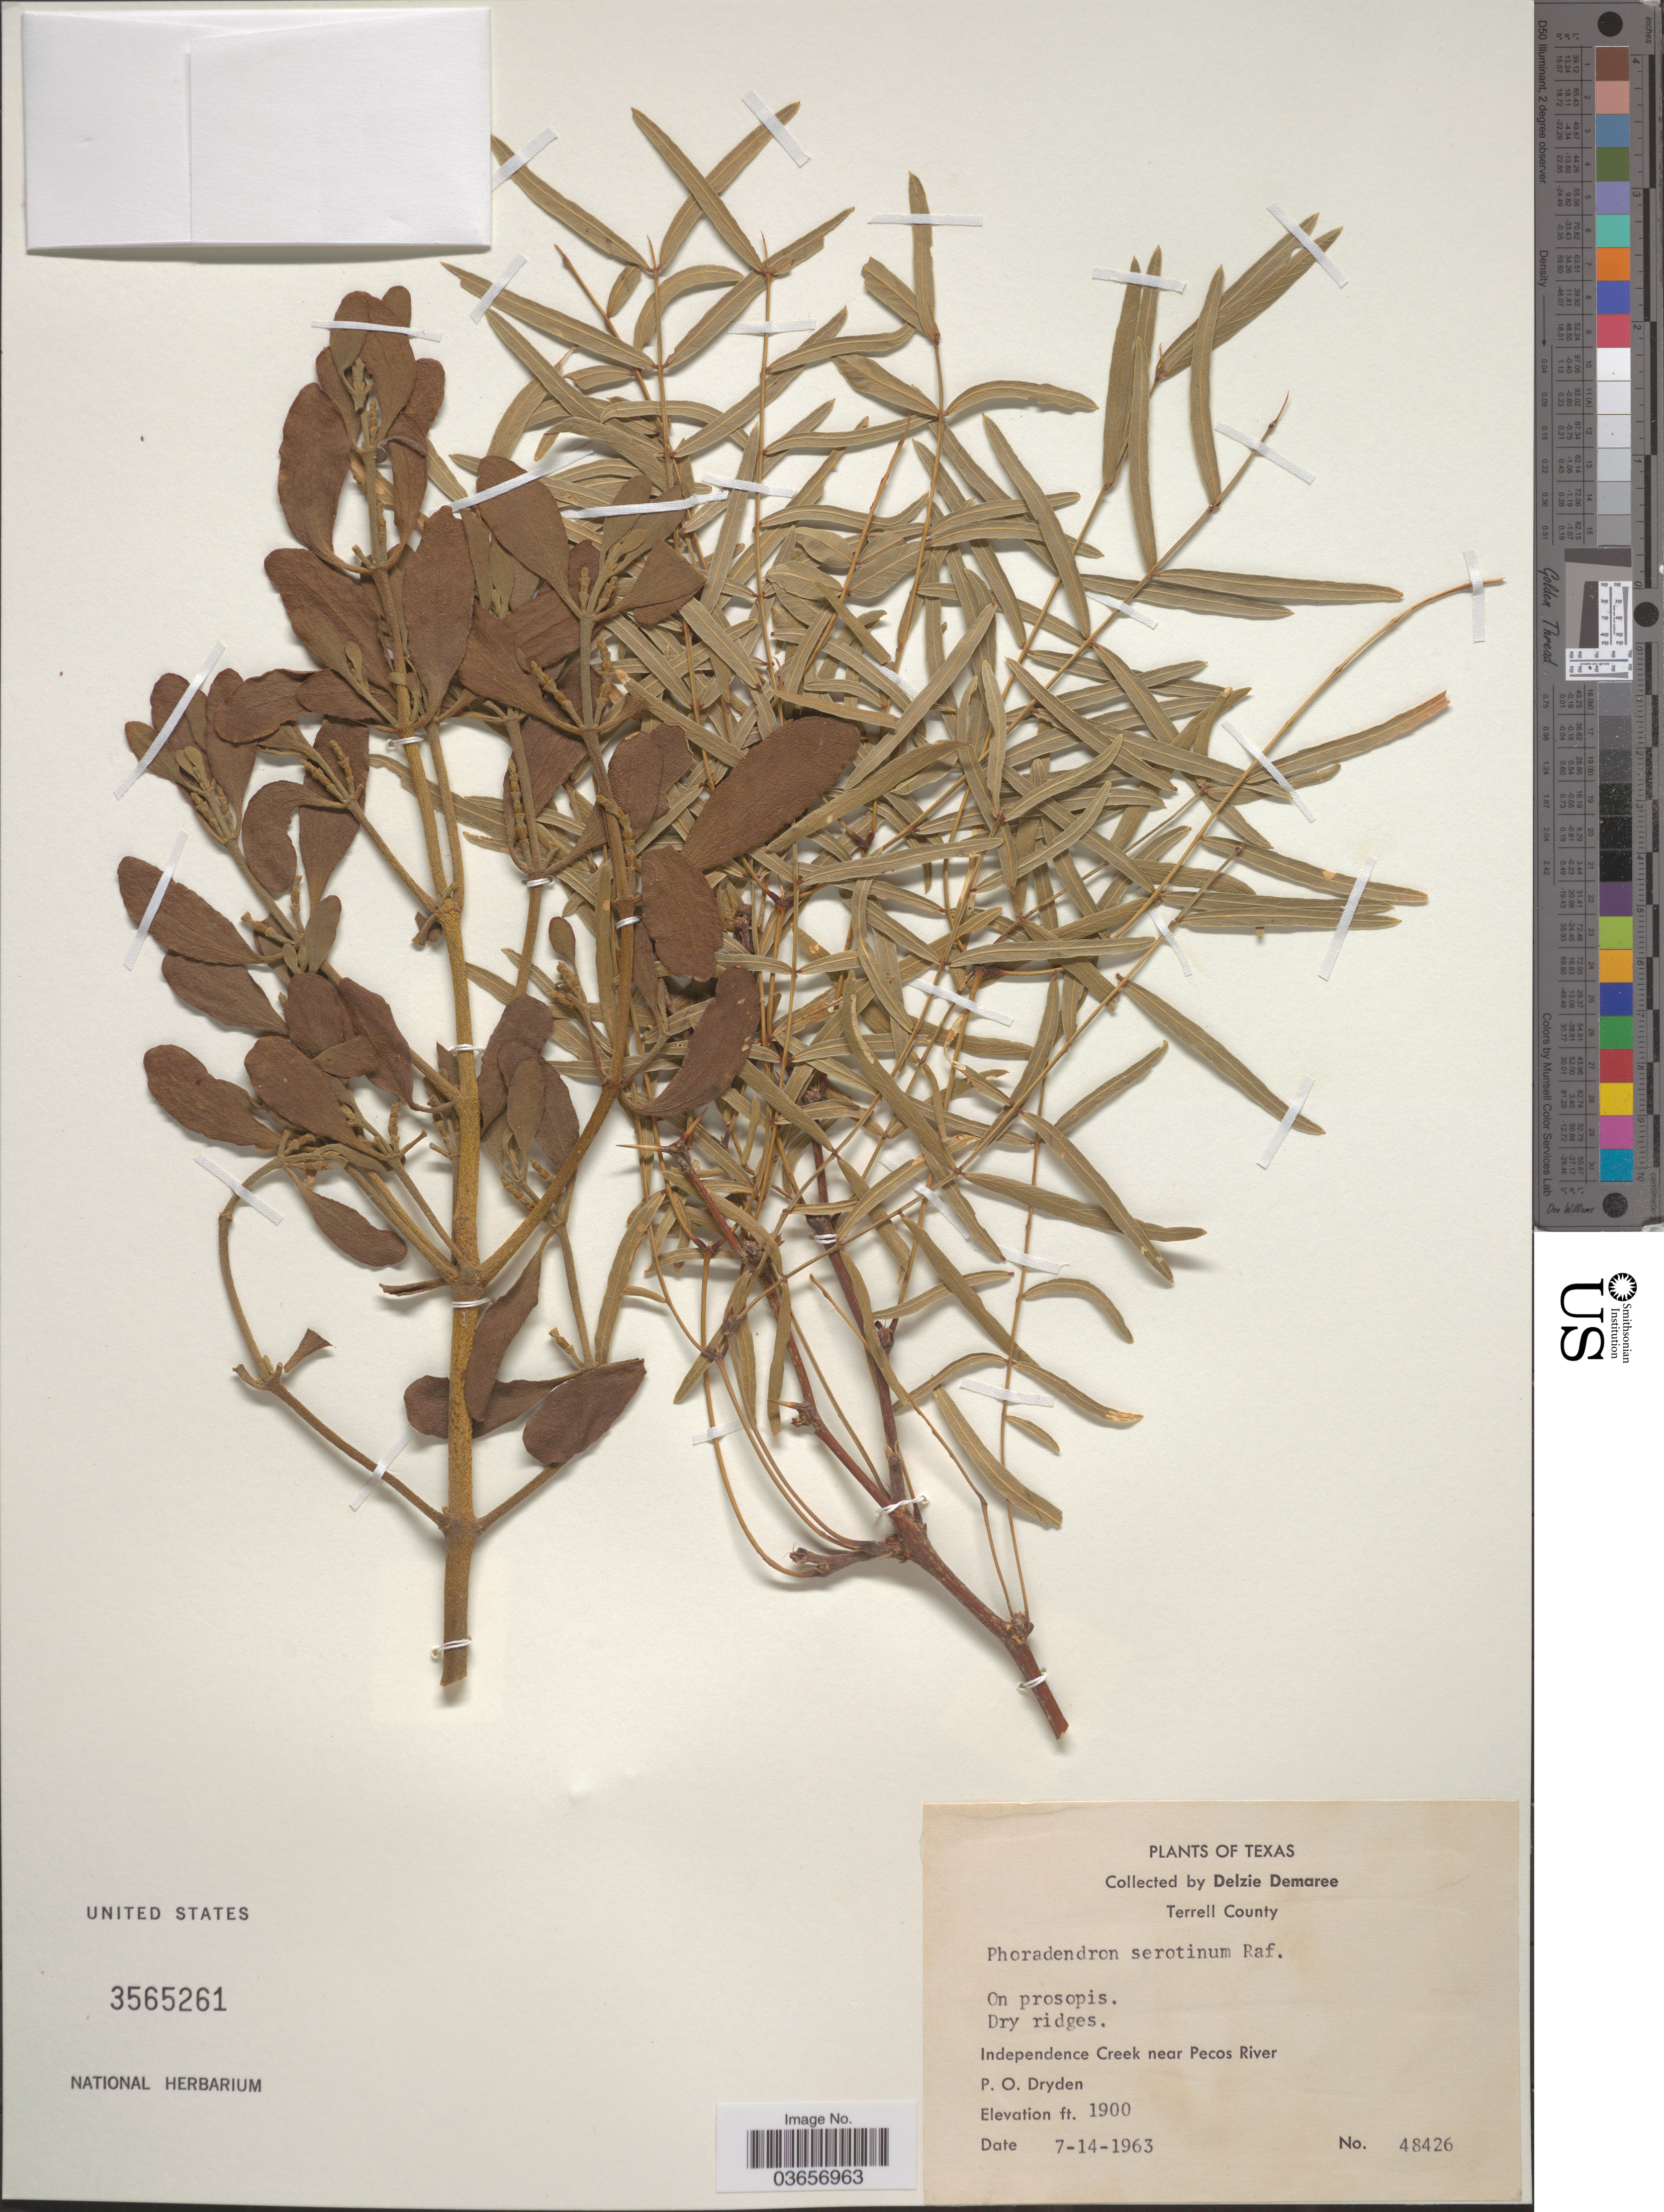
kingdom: Plantae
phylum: Tracheophyta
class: Magnoliopsida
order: Santalales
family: Viscaceae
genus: Phoradendron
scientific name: Phoradendron serotinum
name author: (Raf.) M.C. Johnst.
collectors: D. Demaree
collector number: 48426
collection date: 1963-07-14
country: United States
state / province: Texas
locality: Terrell County. Independence Creek nar Pecos River. P.O. Dryden.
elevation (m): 579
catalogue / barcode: US 3565261